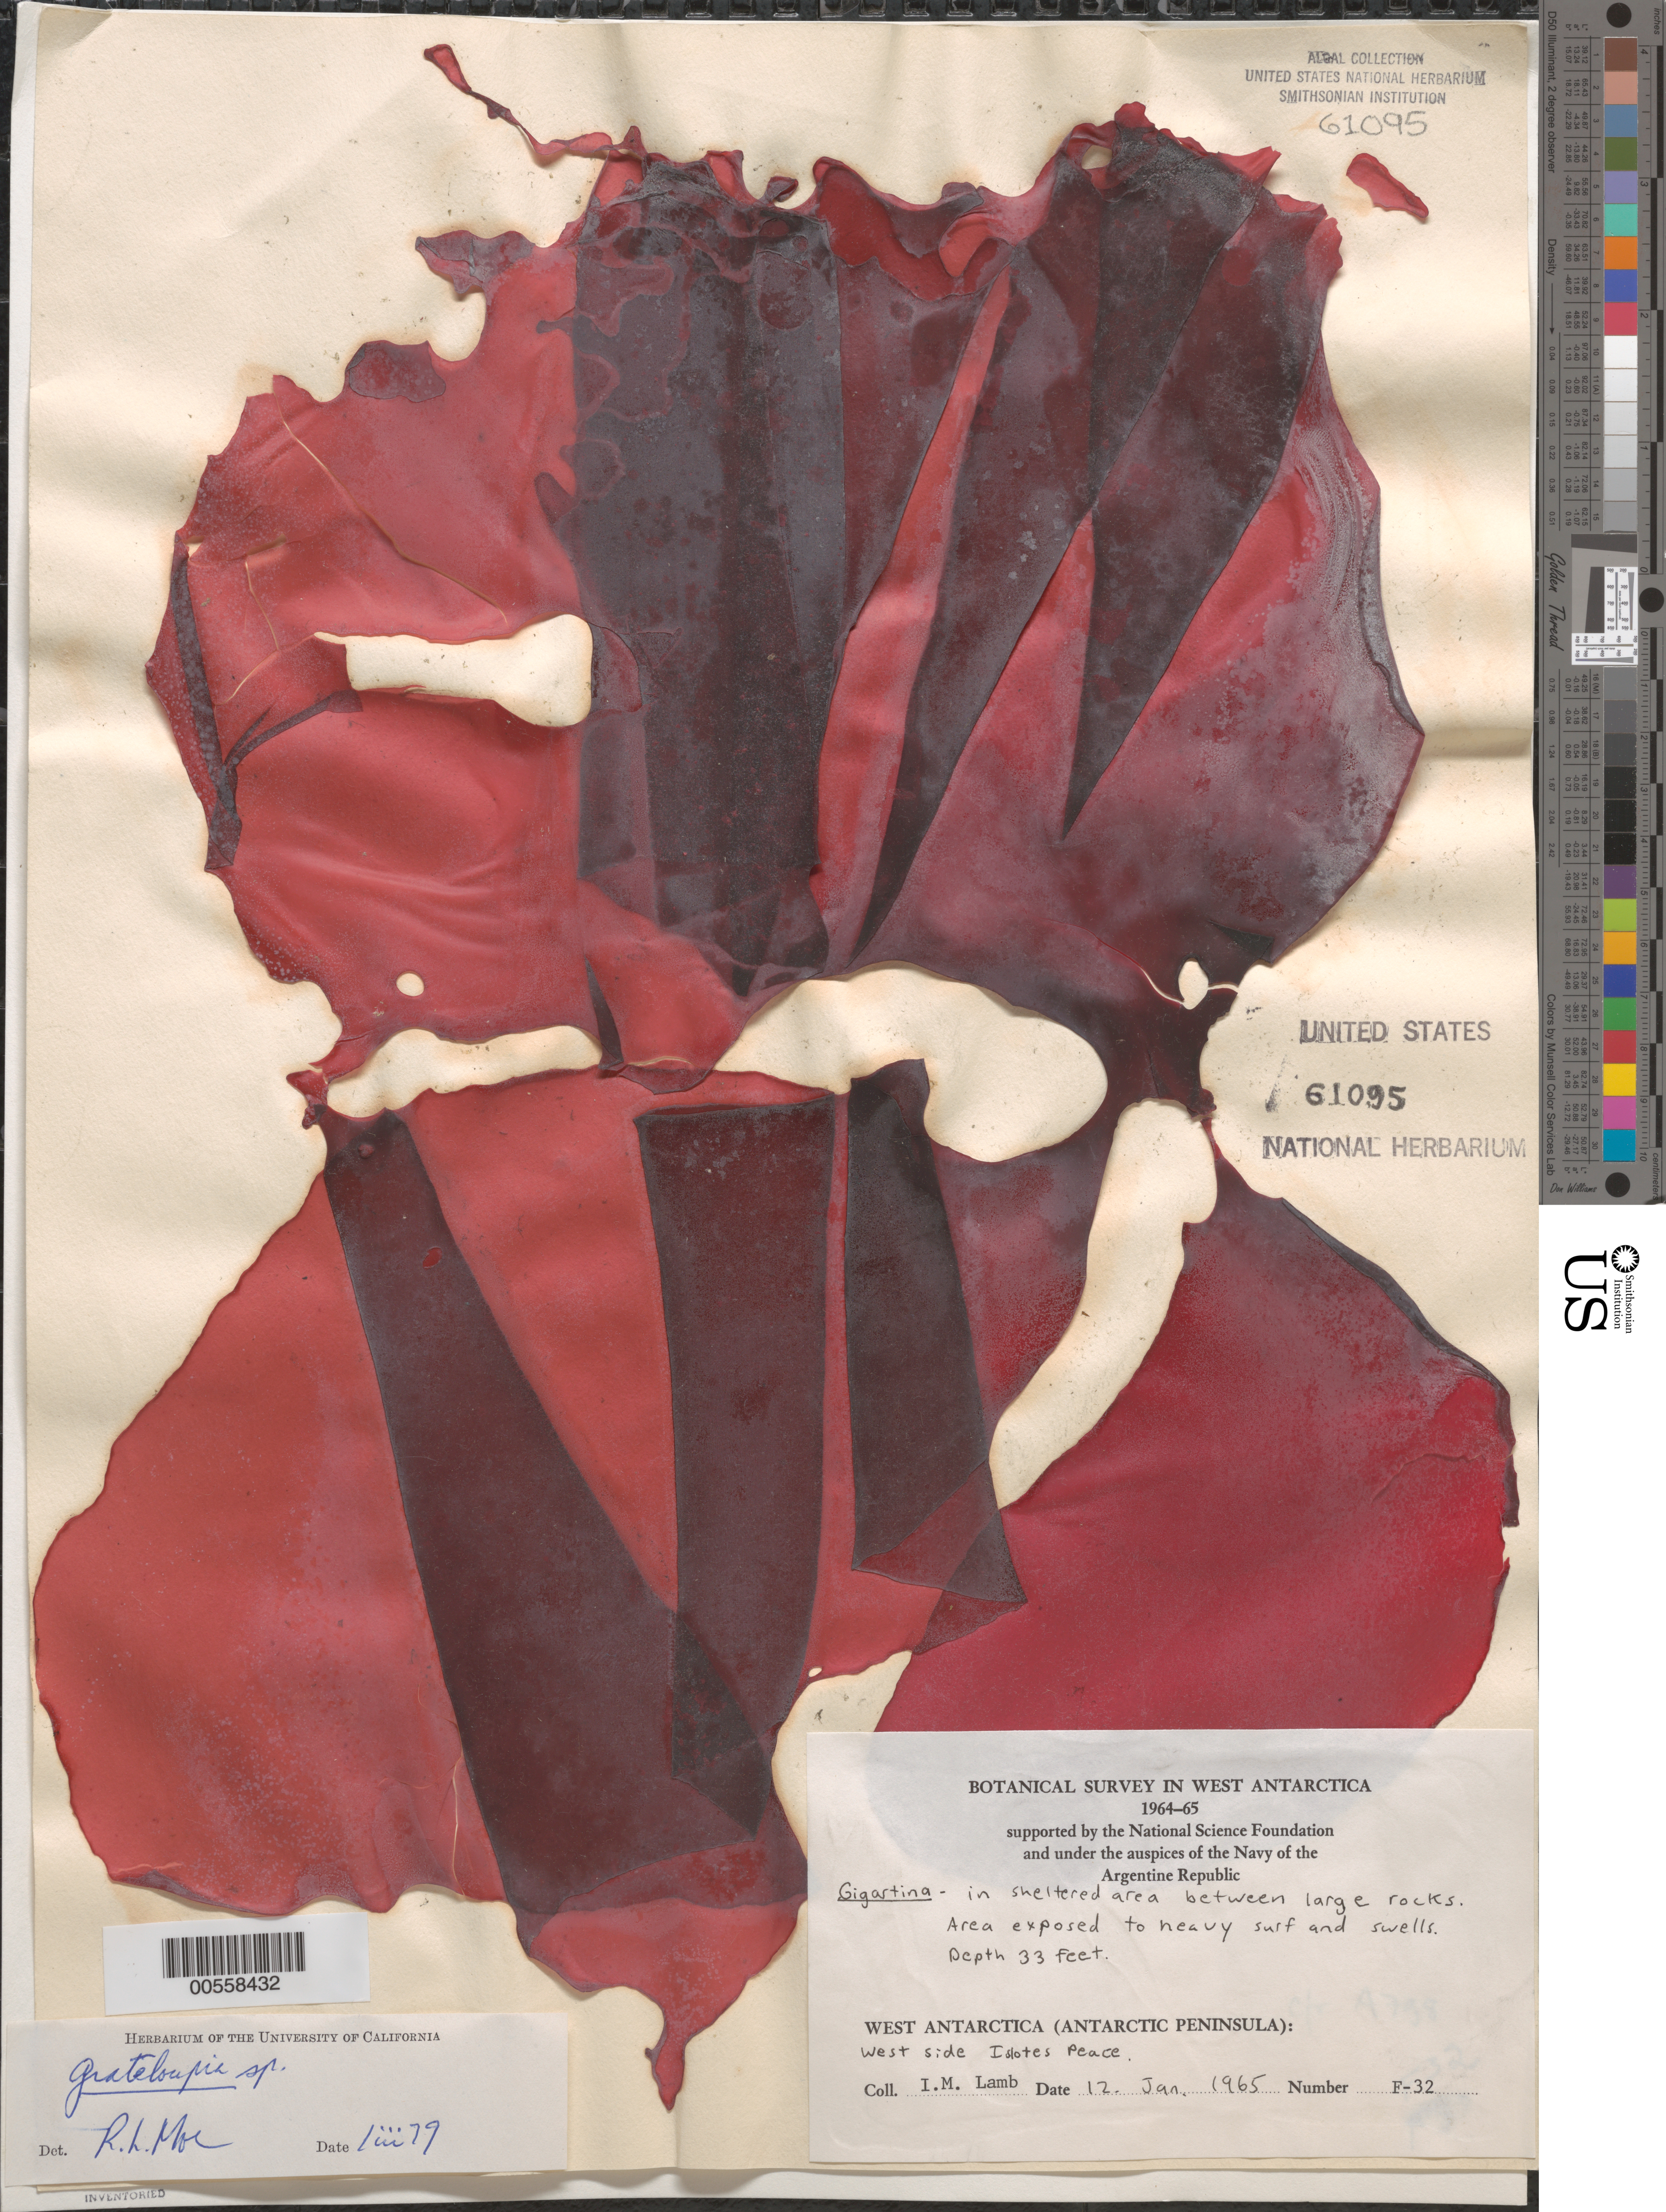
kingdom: Plantae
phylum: Rhodophyta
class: Florideophyceae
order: Halymeniales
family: Halymeniaceae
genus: Grateloupia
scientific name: Grateloupia sp.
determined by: Moe, R. L.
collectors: I. M. Lamb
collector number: F-32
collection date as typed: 12 Jan 1965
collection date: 1965-01-12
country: Antarctica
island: Islotes Place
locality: Off Eta Island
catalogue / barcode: US 61095